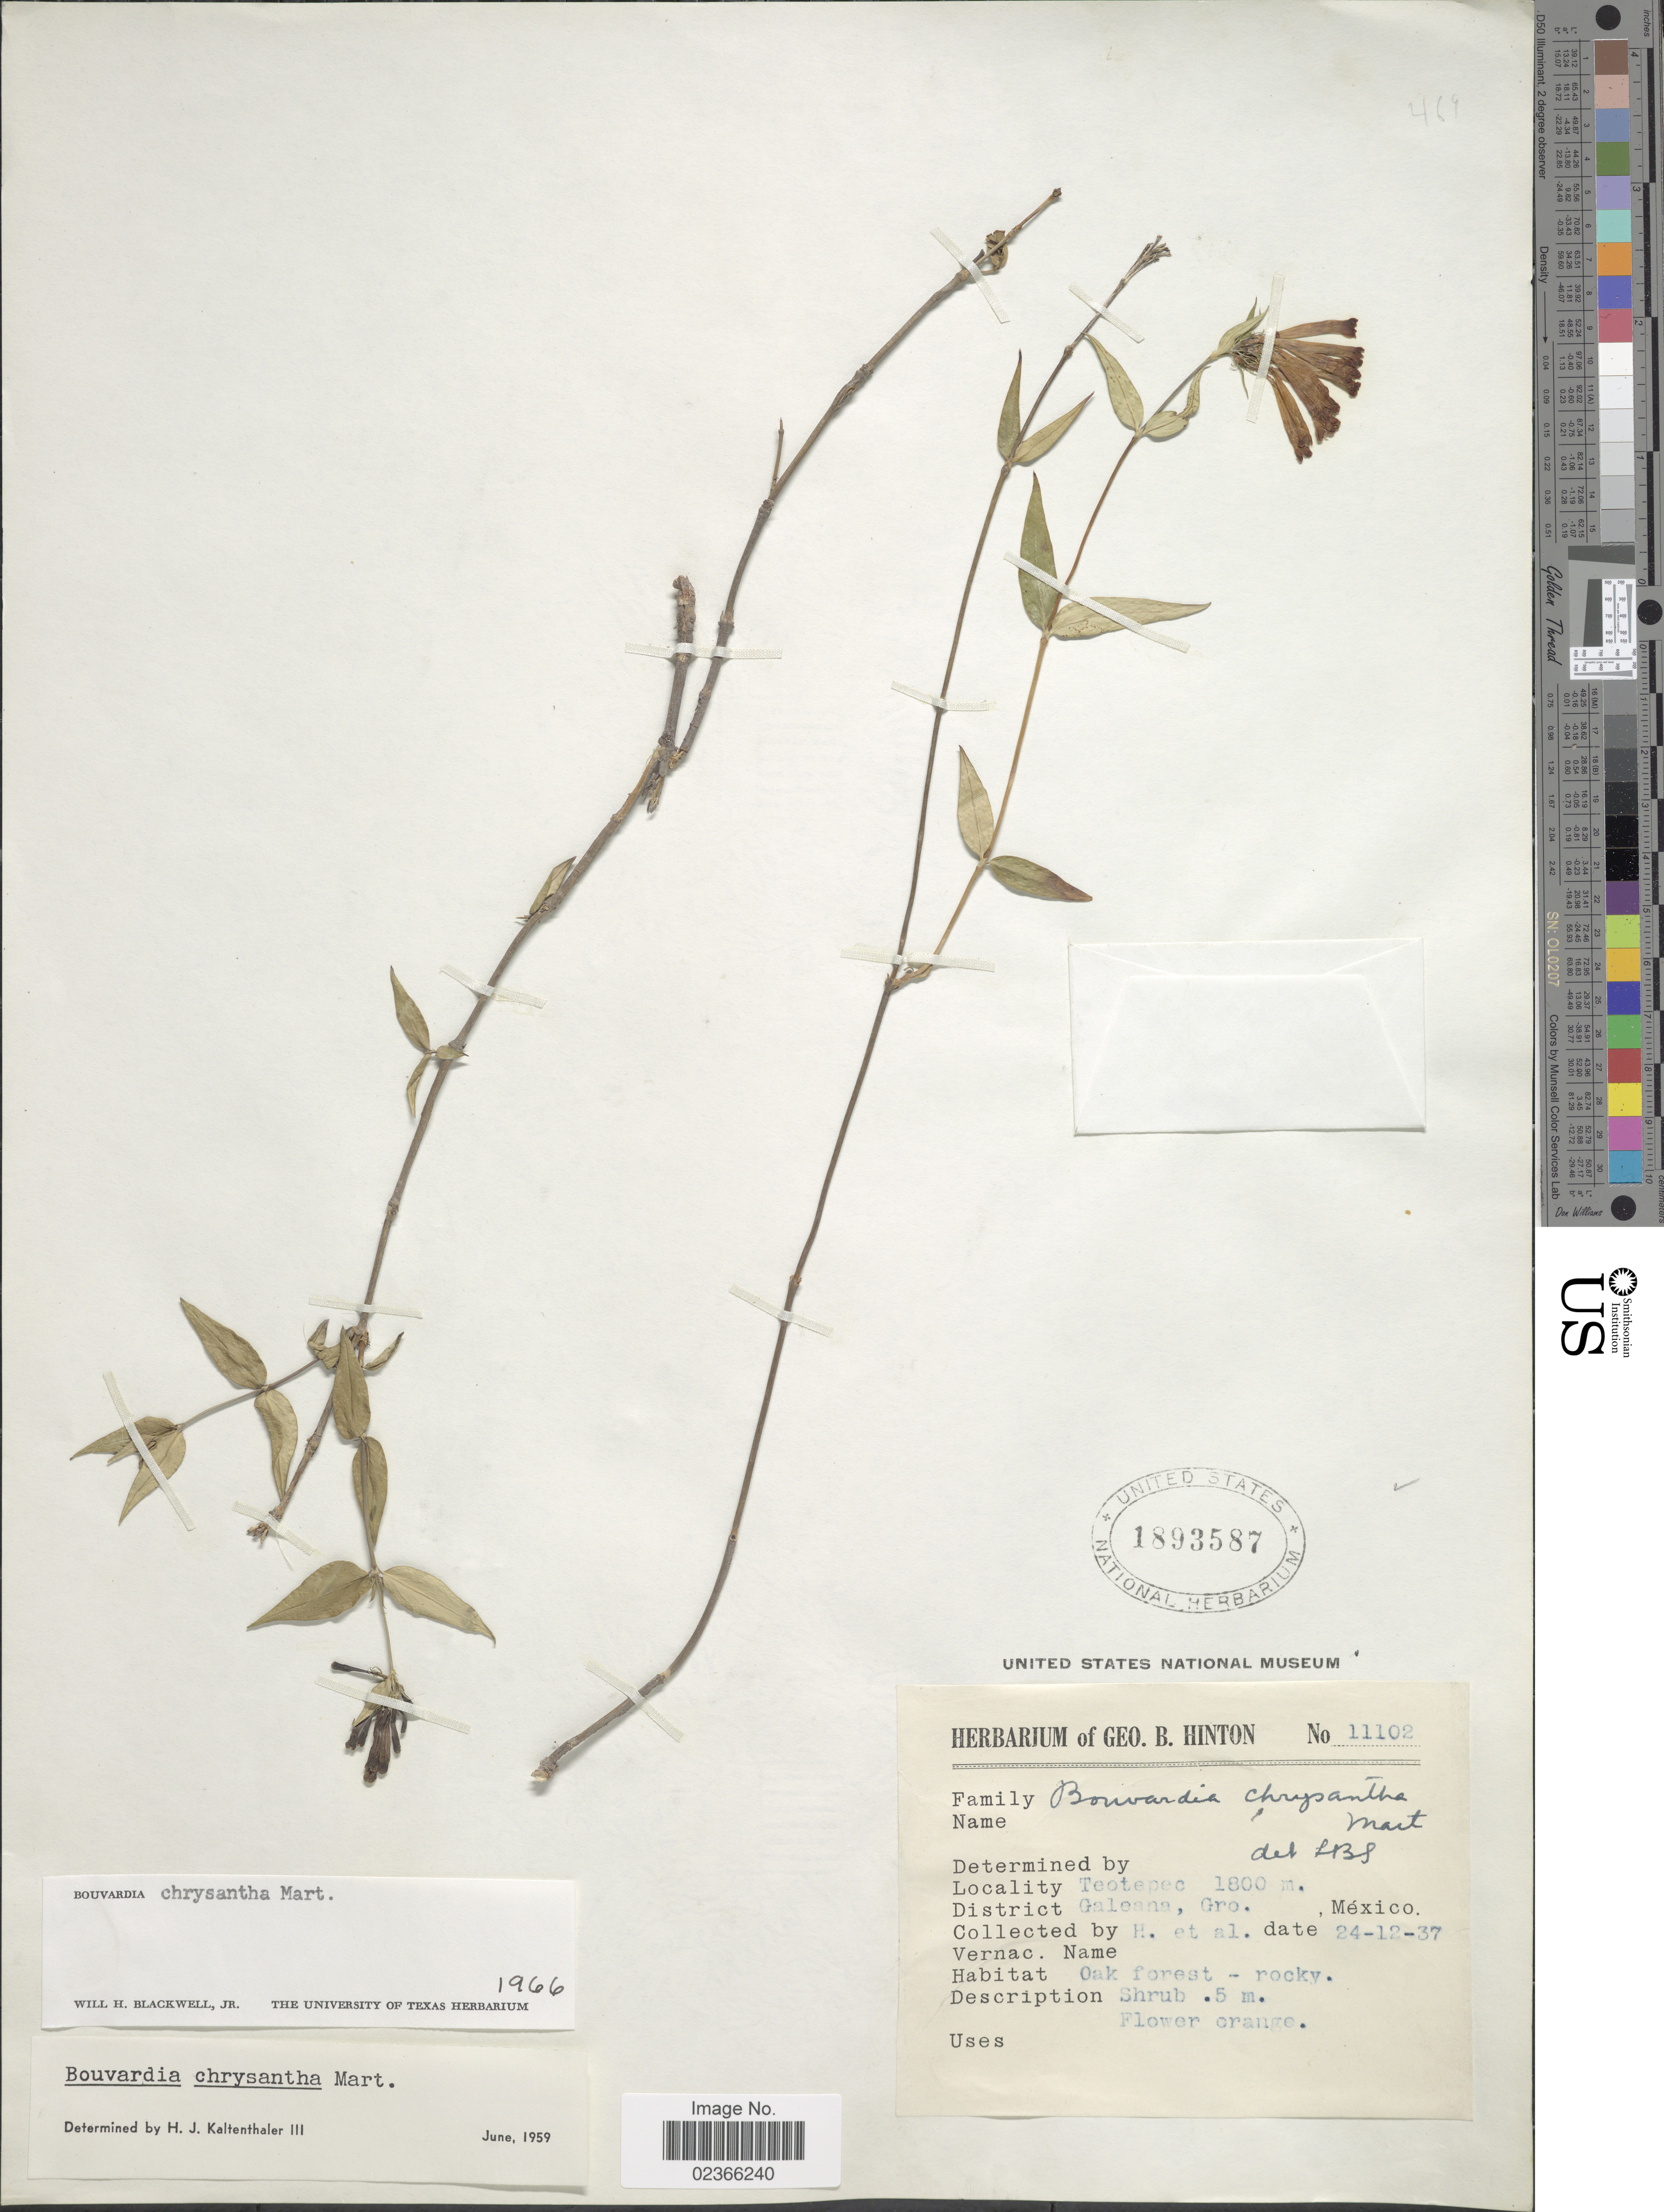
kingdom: Plantae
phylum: Tracheophyta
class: Magnoliopsida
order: Gentianales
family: Rubiaceae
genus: Bouvardia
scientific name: Bouvardia chrysantha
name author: Mart.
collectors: G. B. Hinton & et al.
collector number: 11102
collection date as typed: Transcribed d/m/y: 24/12/37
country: Mexico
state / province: Guerrero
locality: Teotepec, Galeana, Gro. Mexico.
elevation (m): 1800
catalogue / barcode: US 1893587